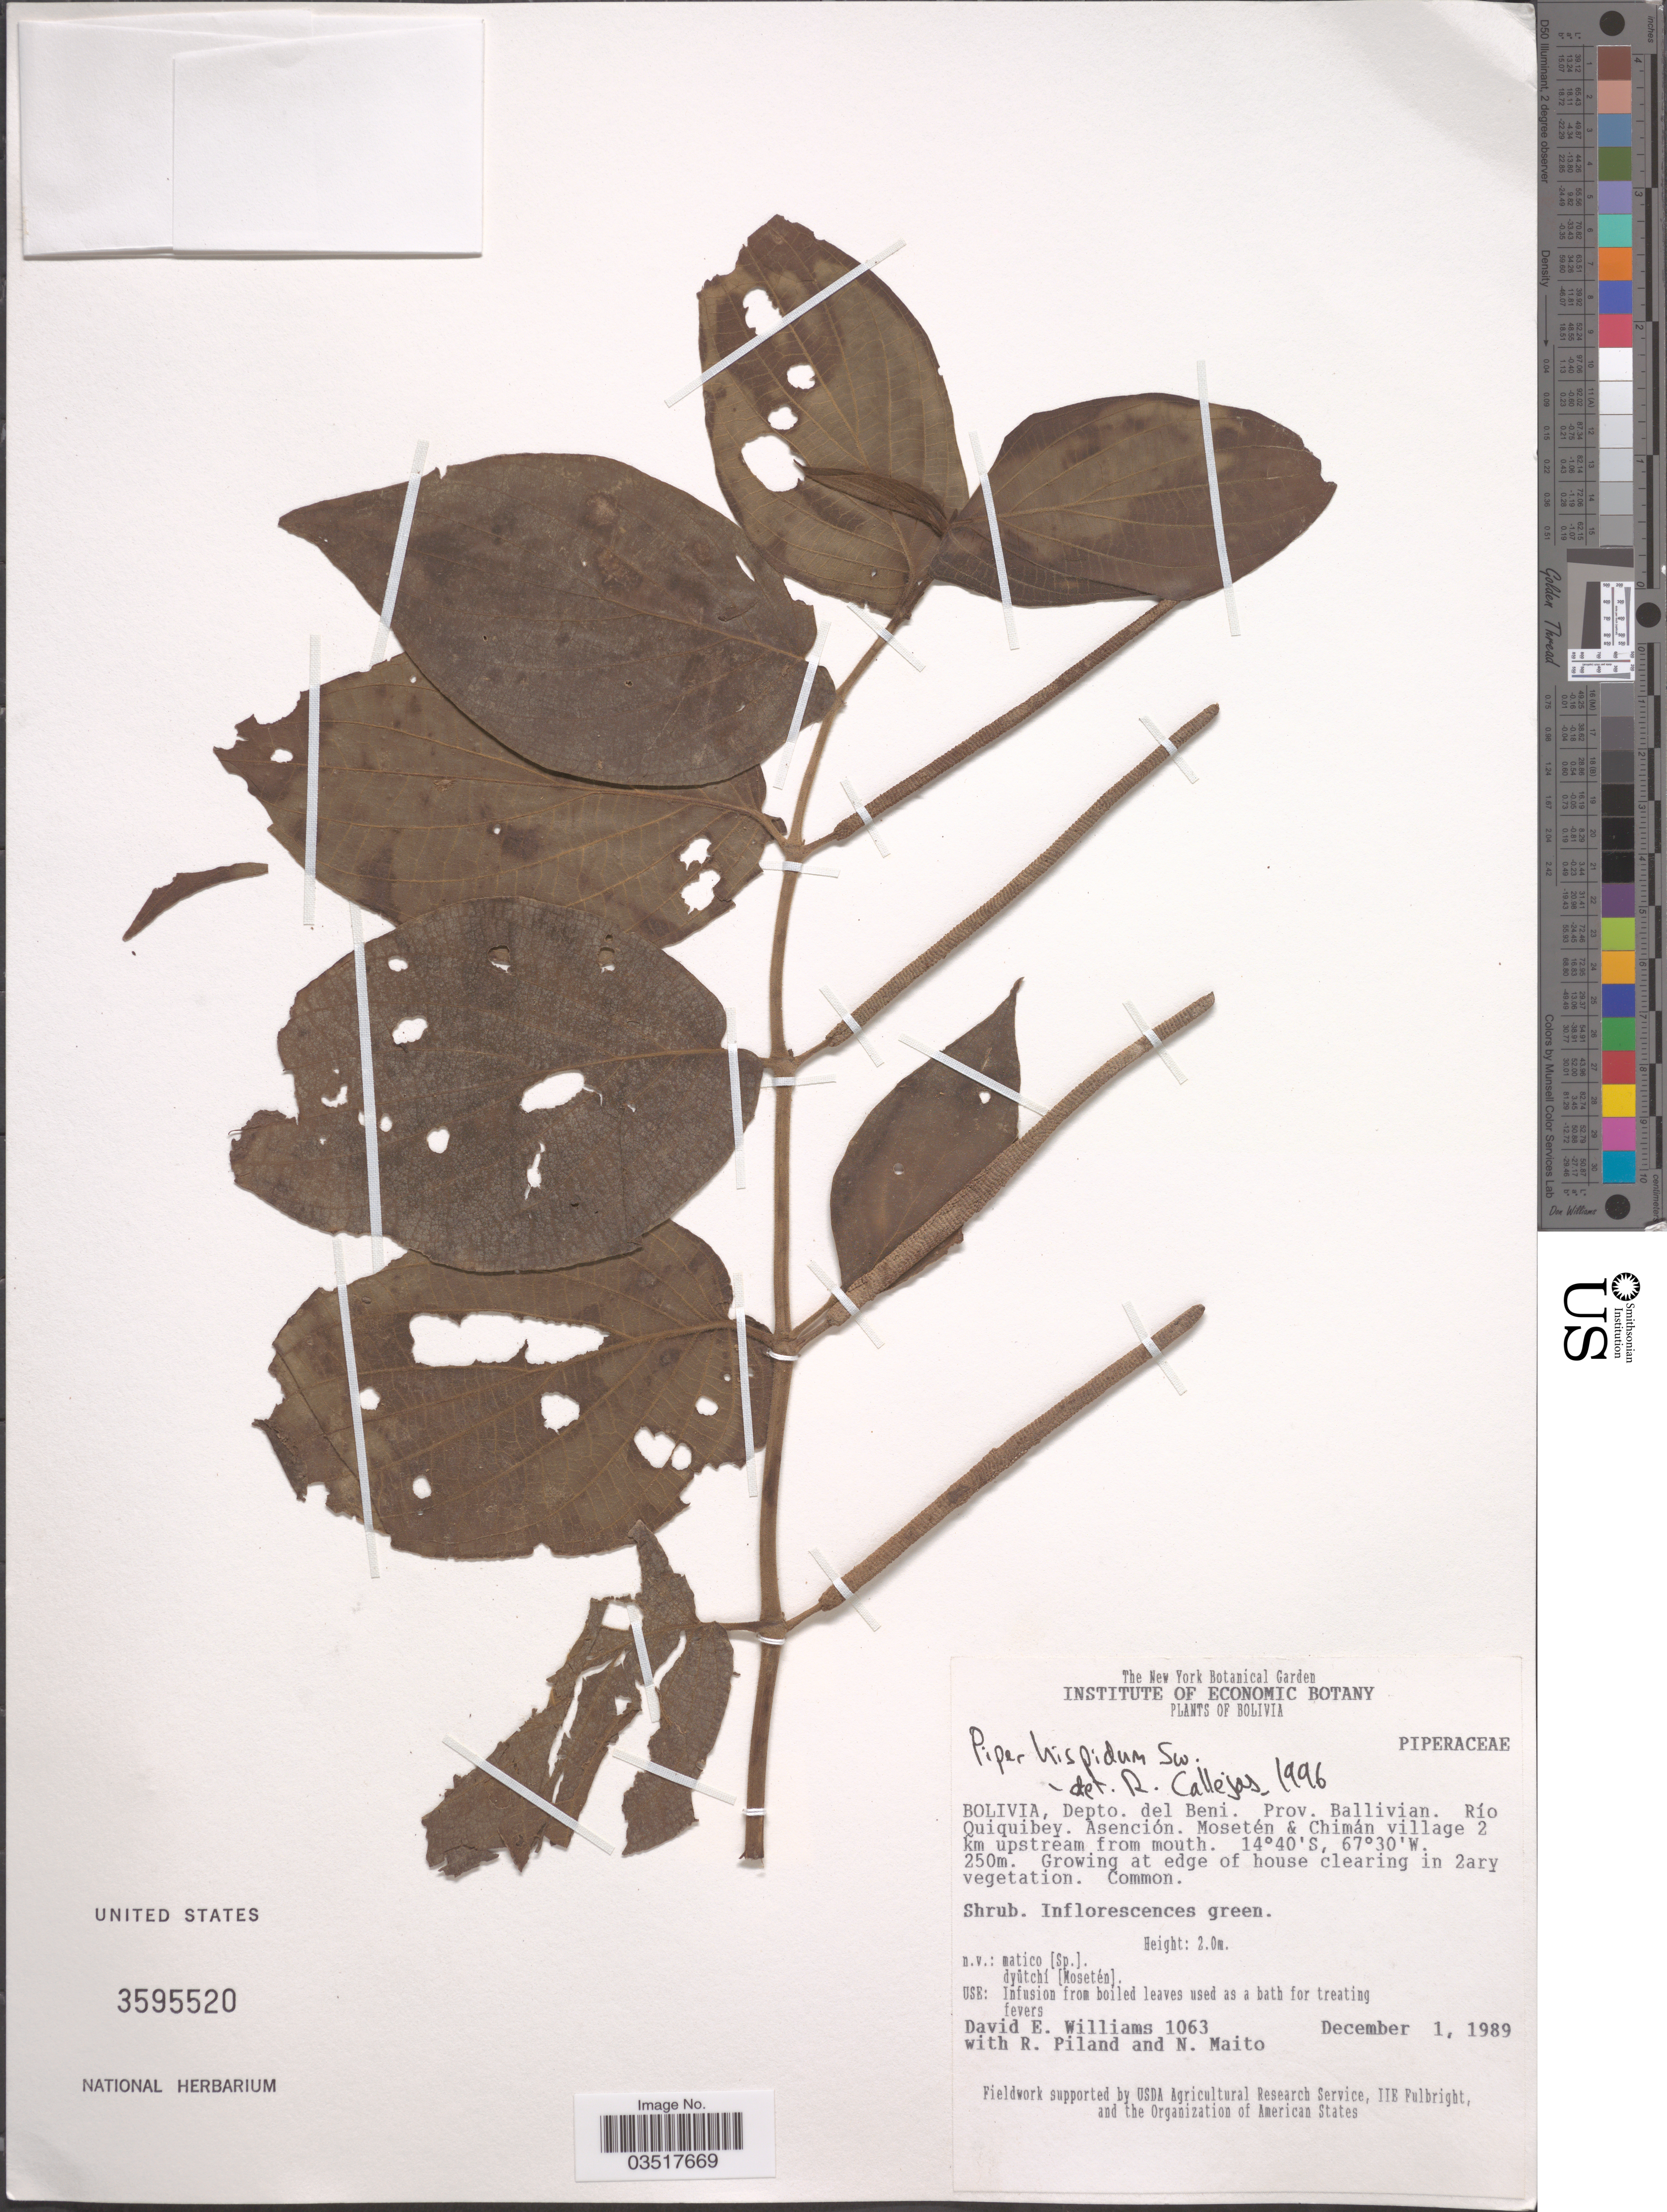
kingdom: Plantae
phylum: Tracheophyta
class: Magnoliopsida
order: Piperales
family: Piperaceae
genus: Piper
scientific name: Piper hispidum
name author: Sw.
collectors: D. E. Williams, R. Piland & N. Maito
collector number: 1063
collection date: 1989-12-01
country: Bolivia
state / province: Beni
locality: Depto. del Beni. Prov. Ballivian. Río Quiquibey. Asención. Mosetén & Chimán village 2 km upstream from mouth.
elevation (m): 250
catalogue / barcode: US 3595520